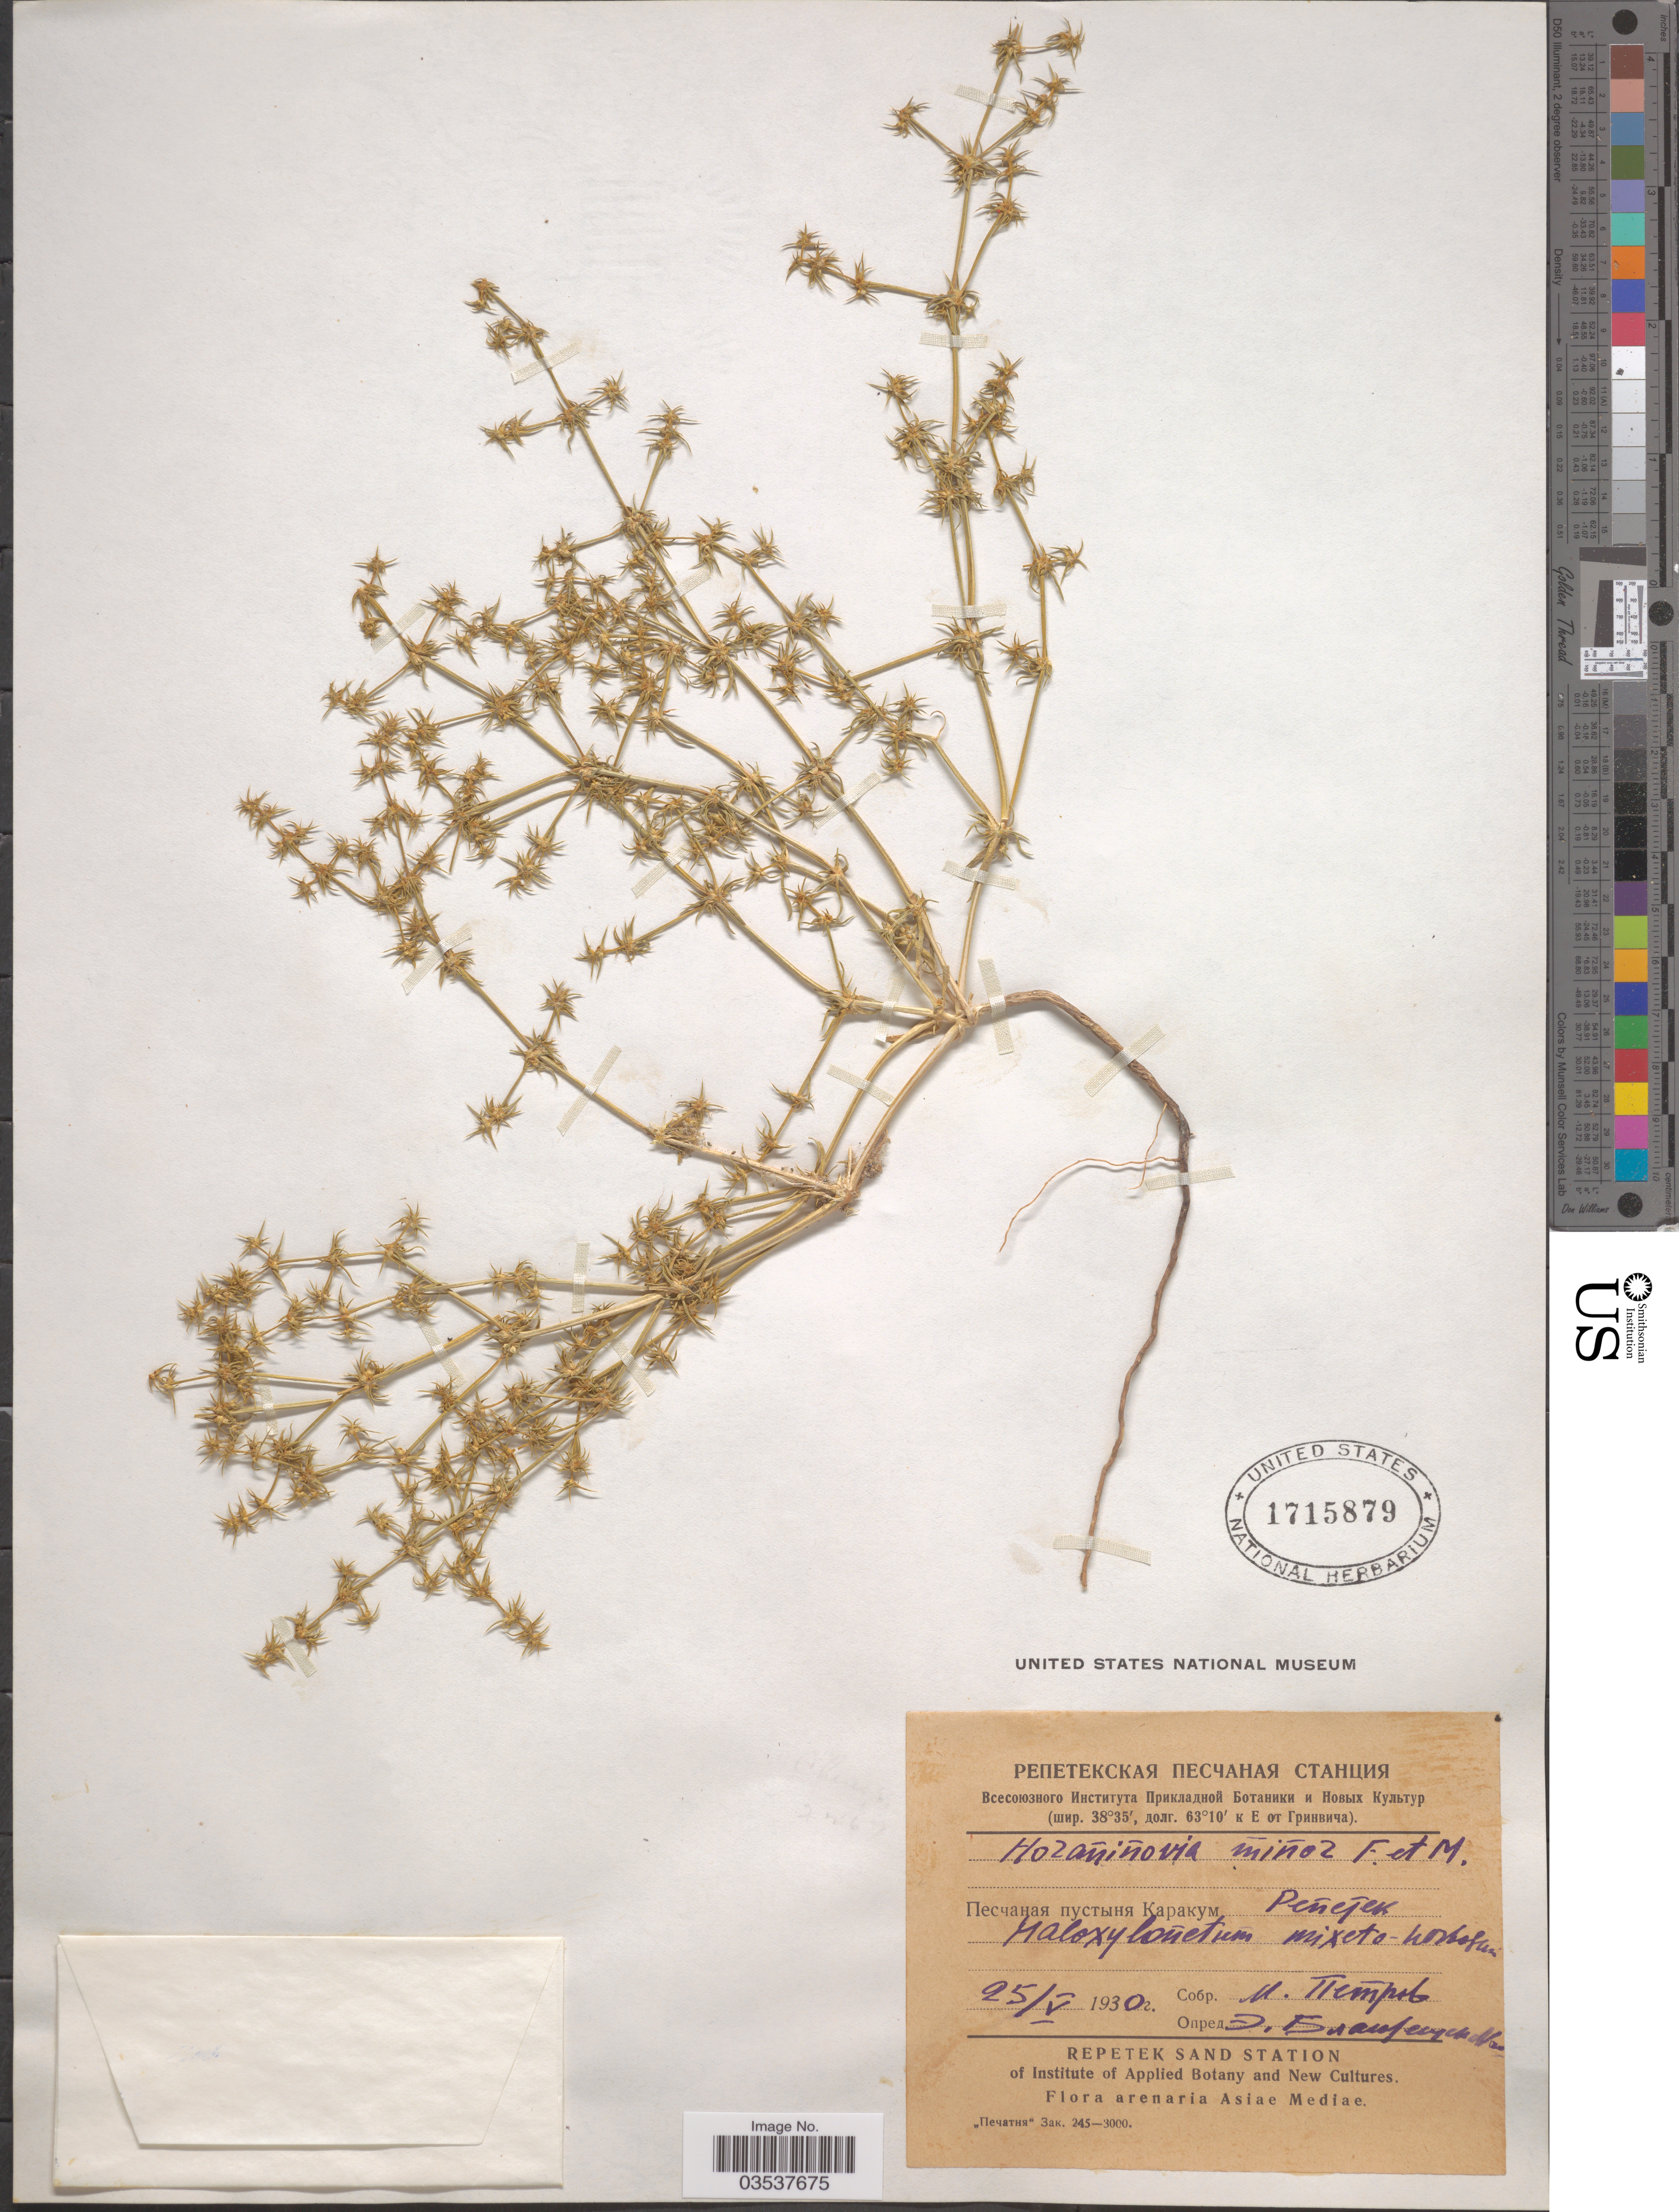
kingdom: Plantae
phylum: Tracheophyta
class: Magnoliopsida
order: Caryophyllales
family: Amaranthaceae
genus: Horaninovia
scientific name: Horaninovia minor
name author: Schrenk ex Fisch. & C.A. Mey.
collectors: M. Petrov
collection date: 1930-05-25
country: Turkmenistan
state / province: Lebap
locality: Repetek, Karakum Desert.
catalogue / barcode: US 1715879